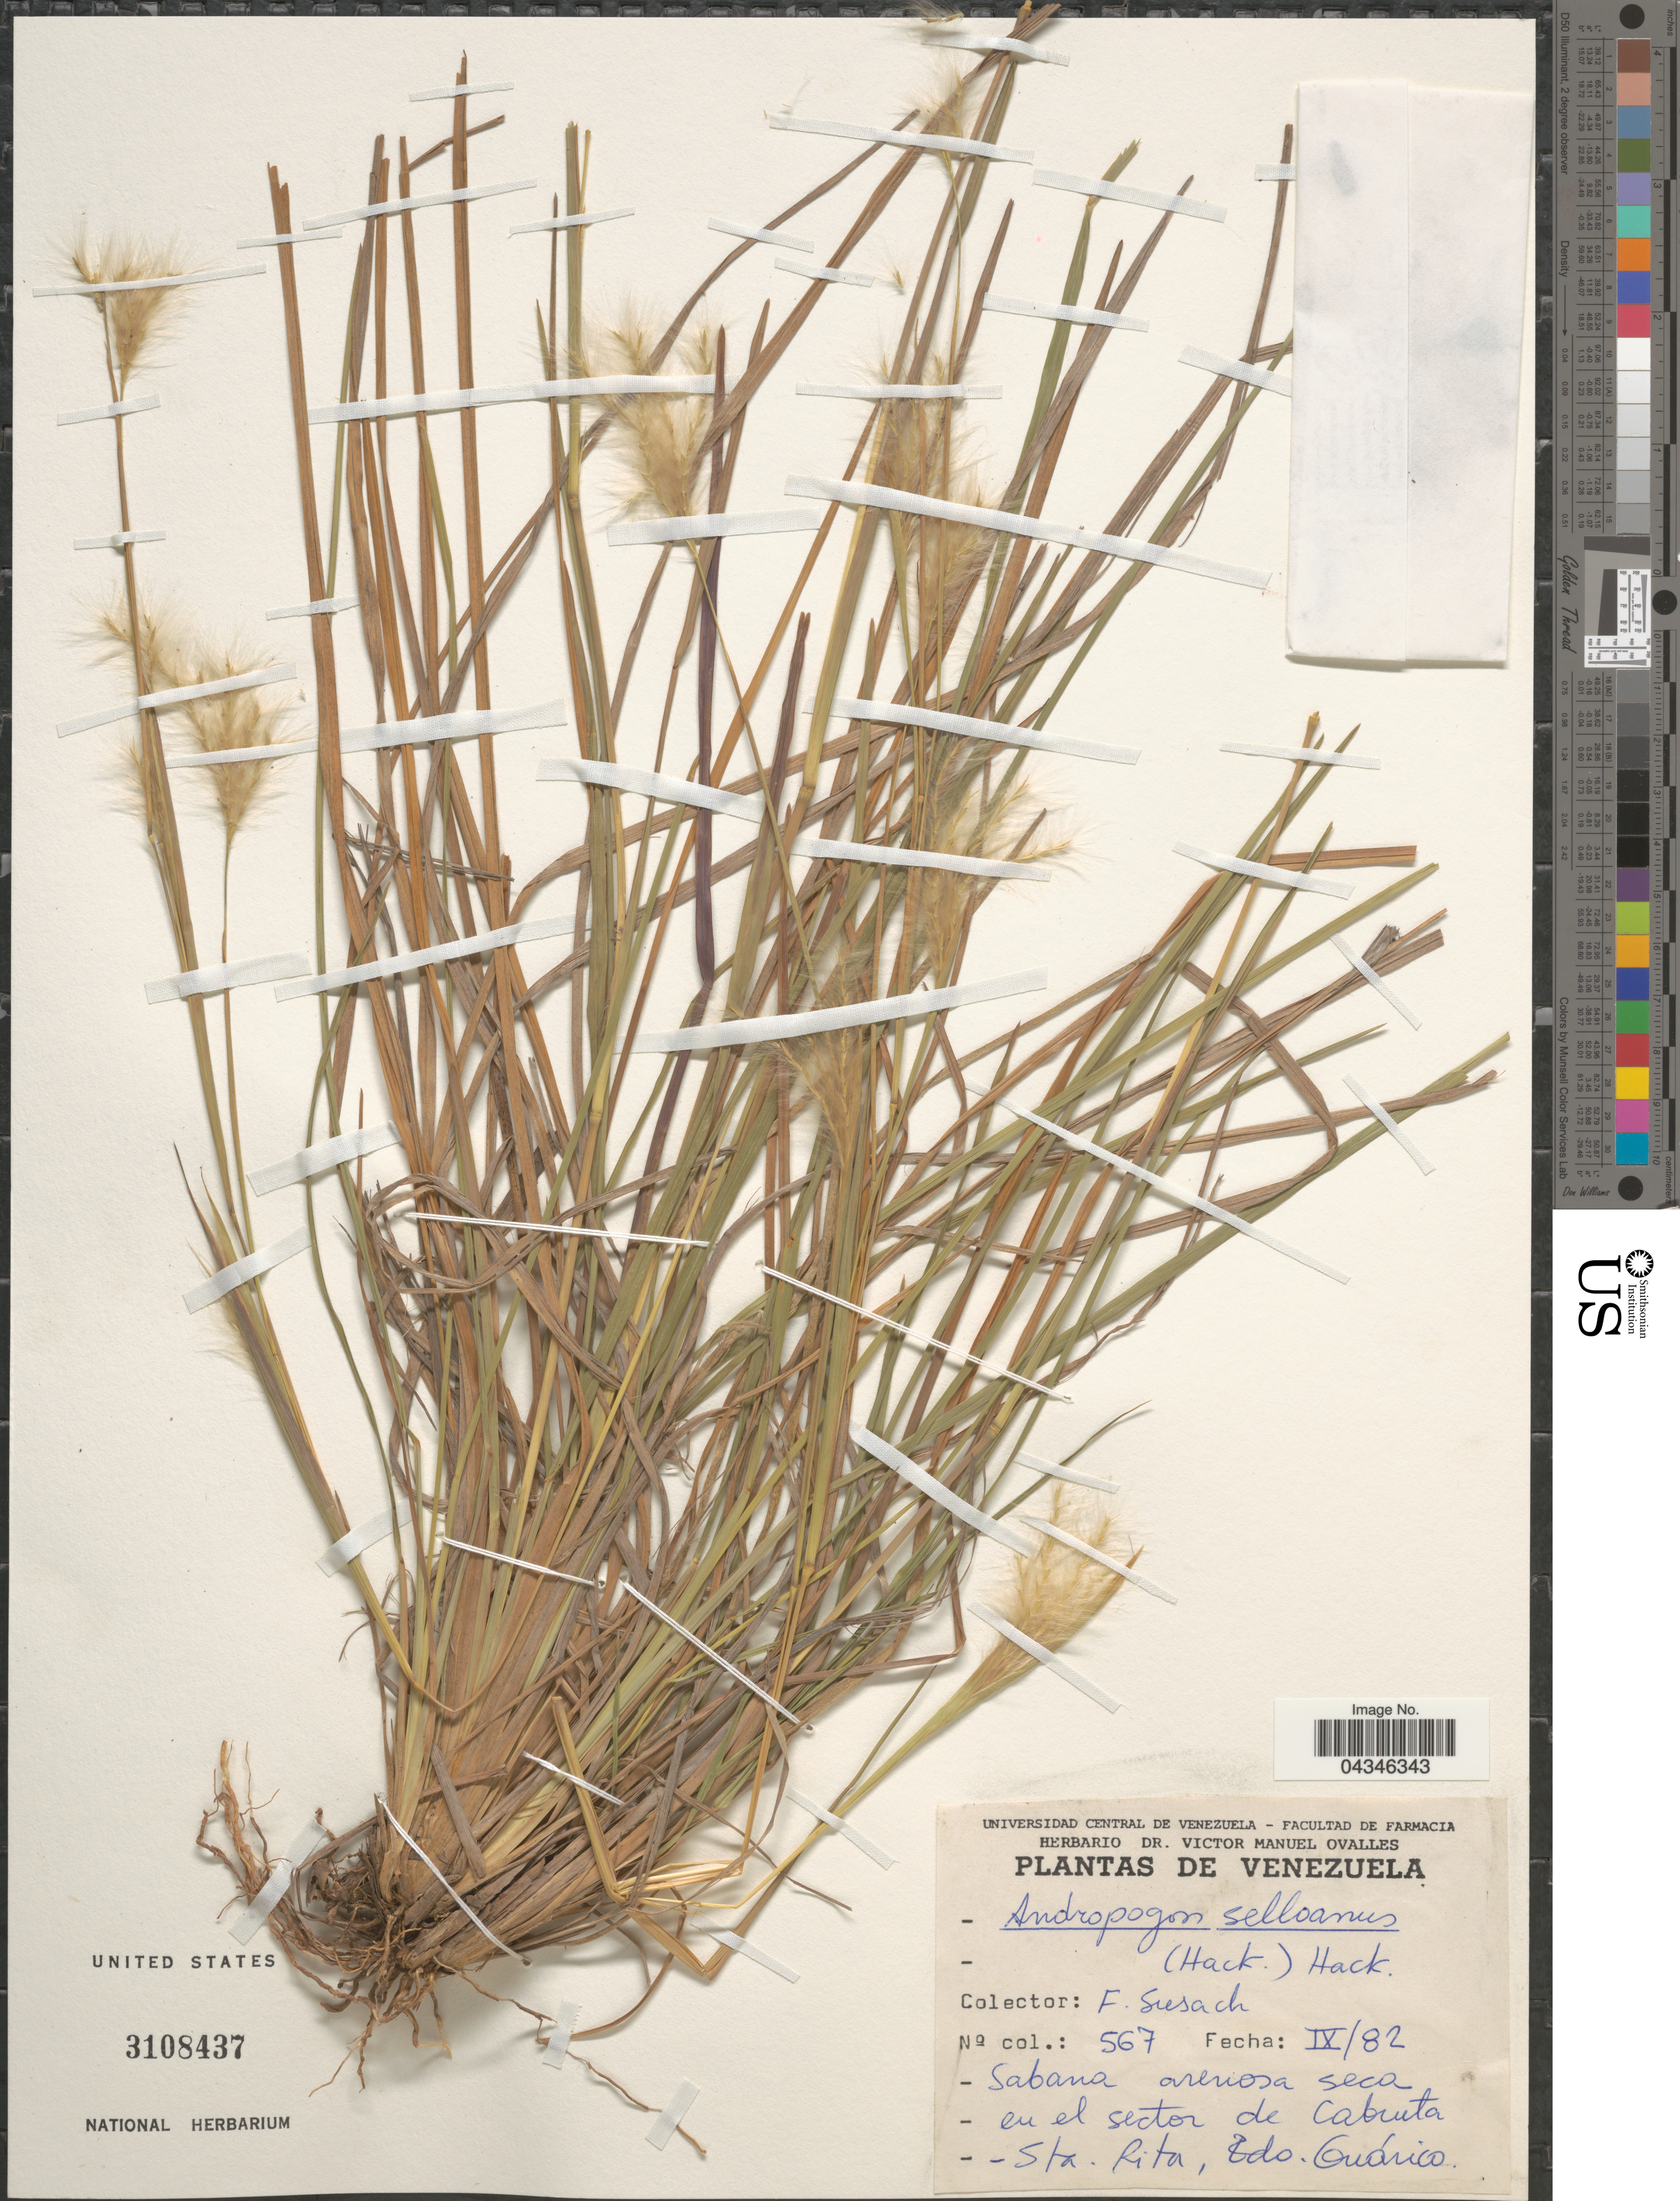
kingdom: Plantae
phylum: Tracheophyta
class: Liliopsida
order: Poales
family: Poaceae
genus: Andropogon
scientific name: Andropogon selloanus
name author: (Hack.) Hack.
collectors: F. Susach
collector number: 567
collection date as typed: Transcribed d/m/y: /9/82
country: Venezuela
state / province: Guarico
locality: En el sector de Cabruta. Sta. Rita.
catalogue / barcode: US 3108437